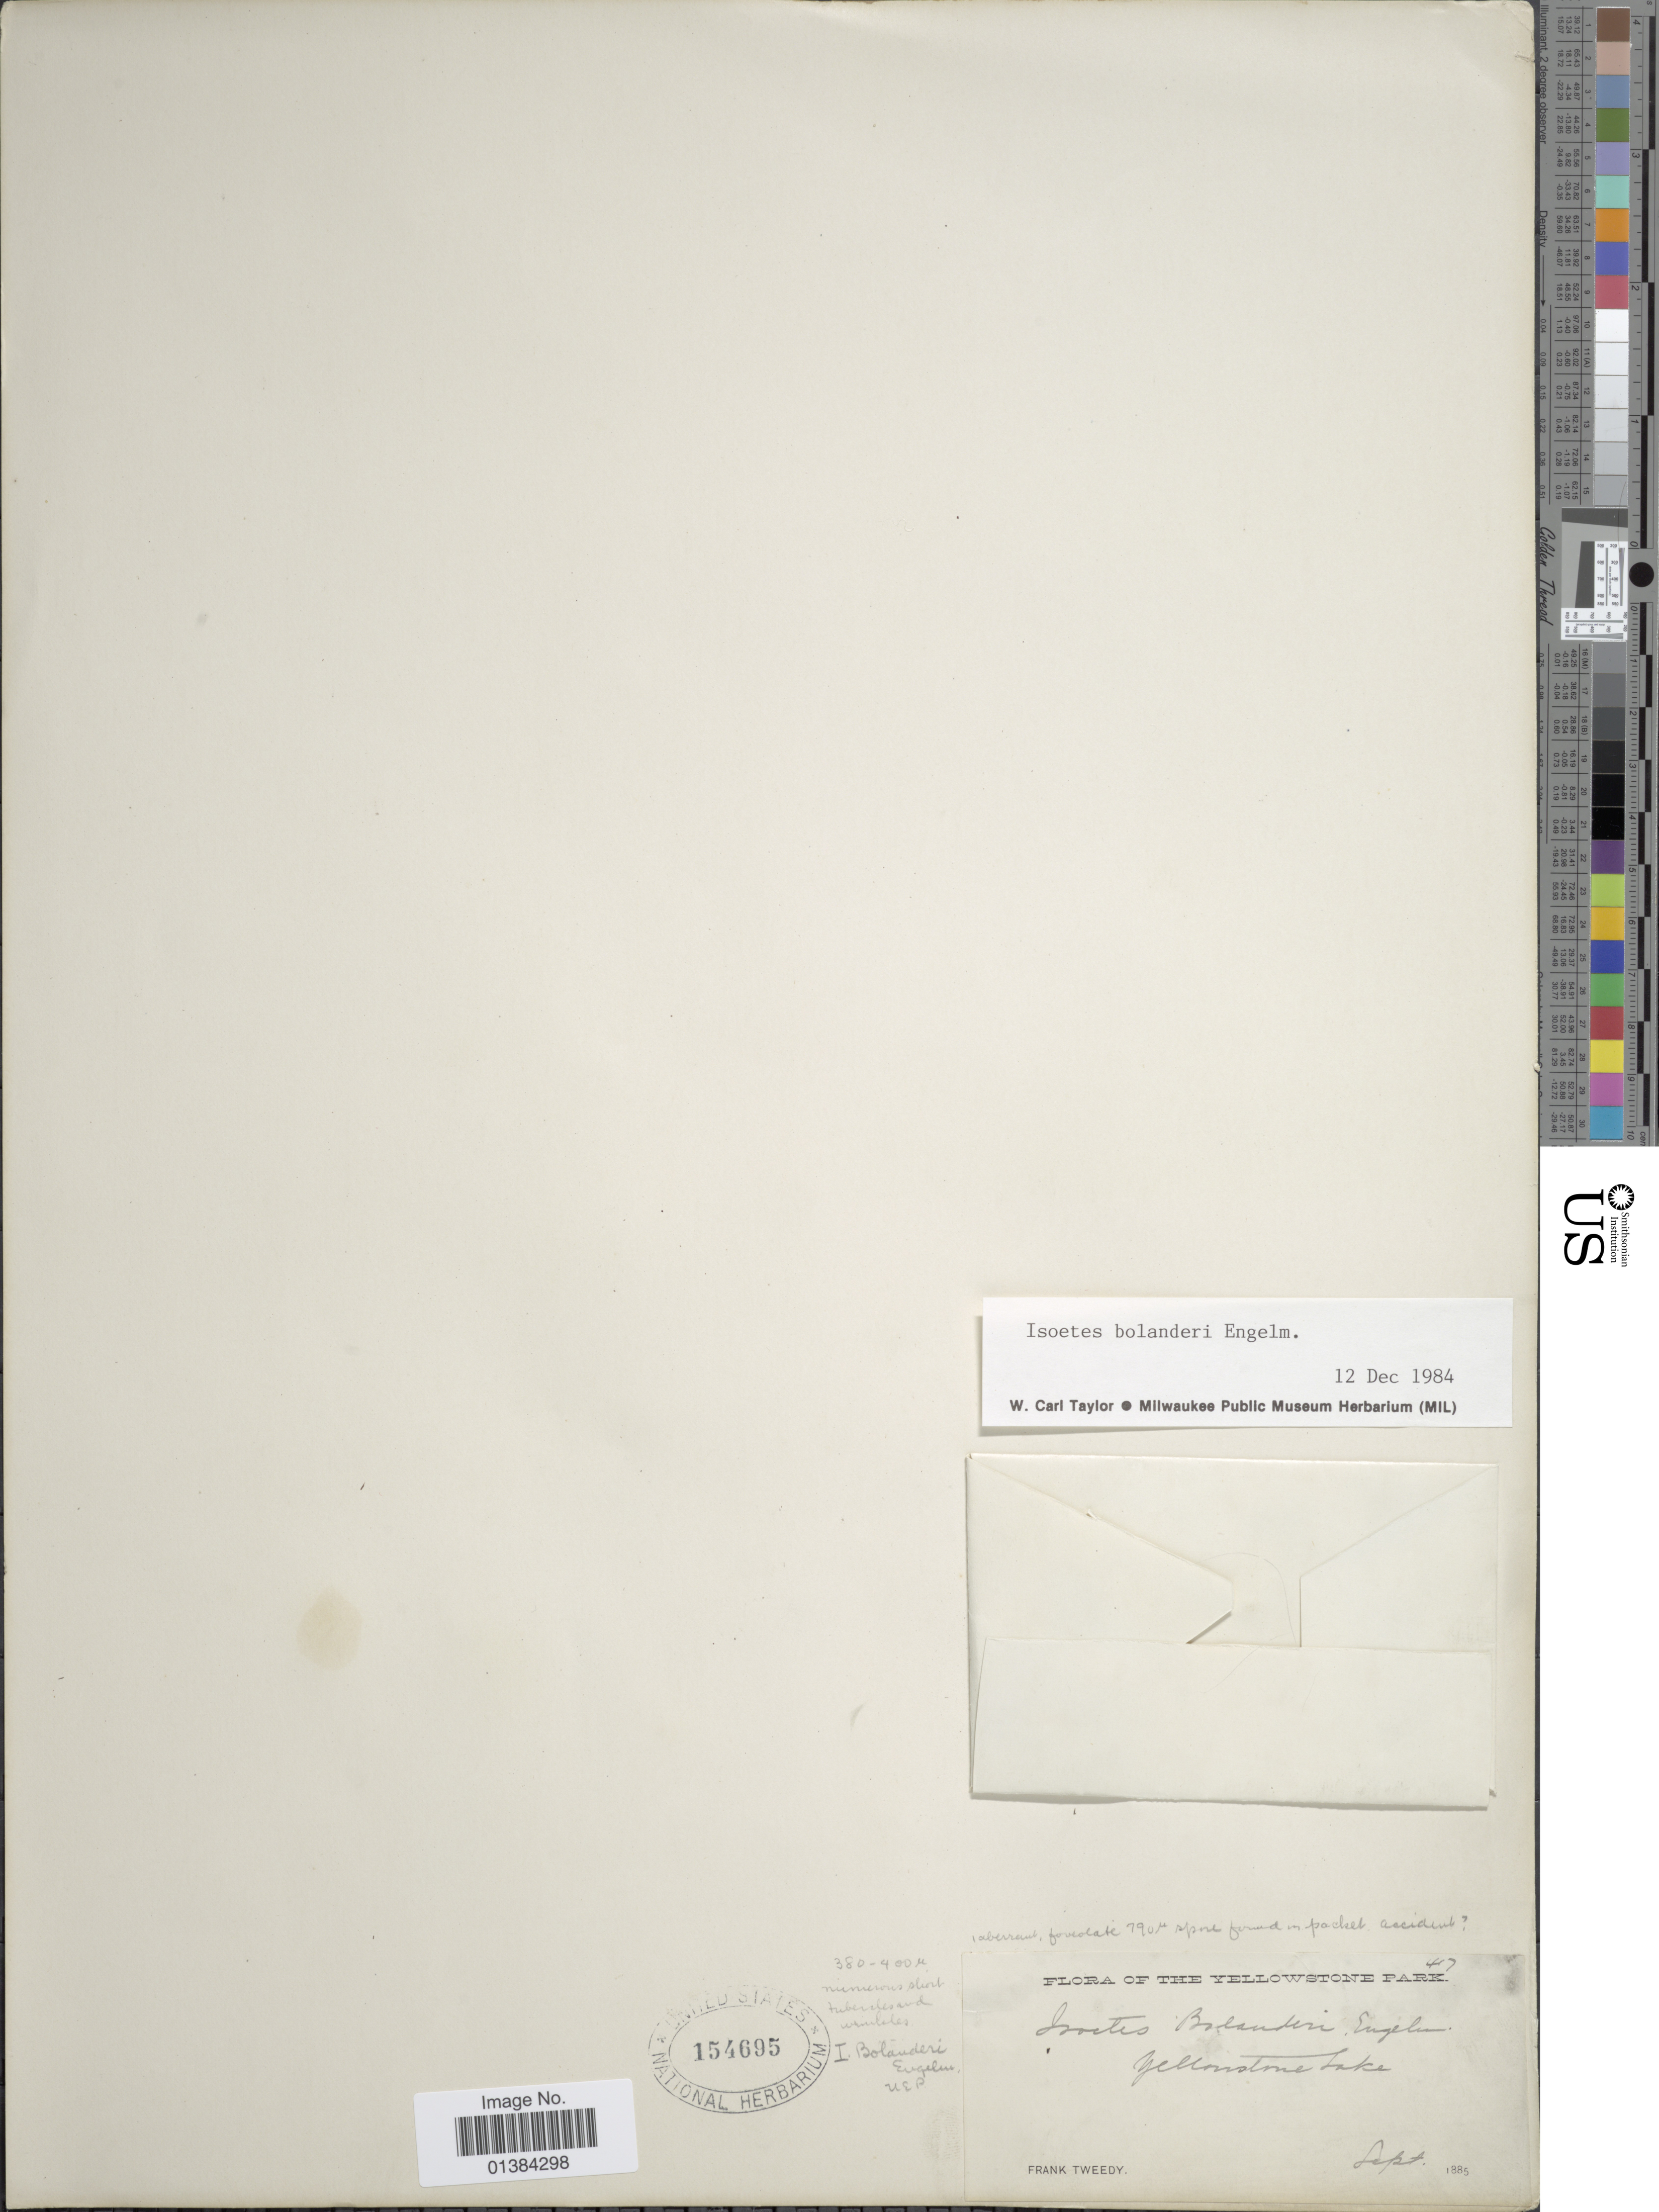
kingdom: Plantae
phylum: Tracheophyta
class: Lycopodiopsida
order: Isoetales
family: Isoetaceae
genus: Isoetes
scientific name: Isoetes bolanderi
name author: Engelm.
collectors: F. Tweedy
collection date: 1885-09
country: United States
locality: Yellowstone Park.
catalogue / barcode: US 154695